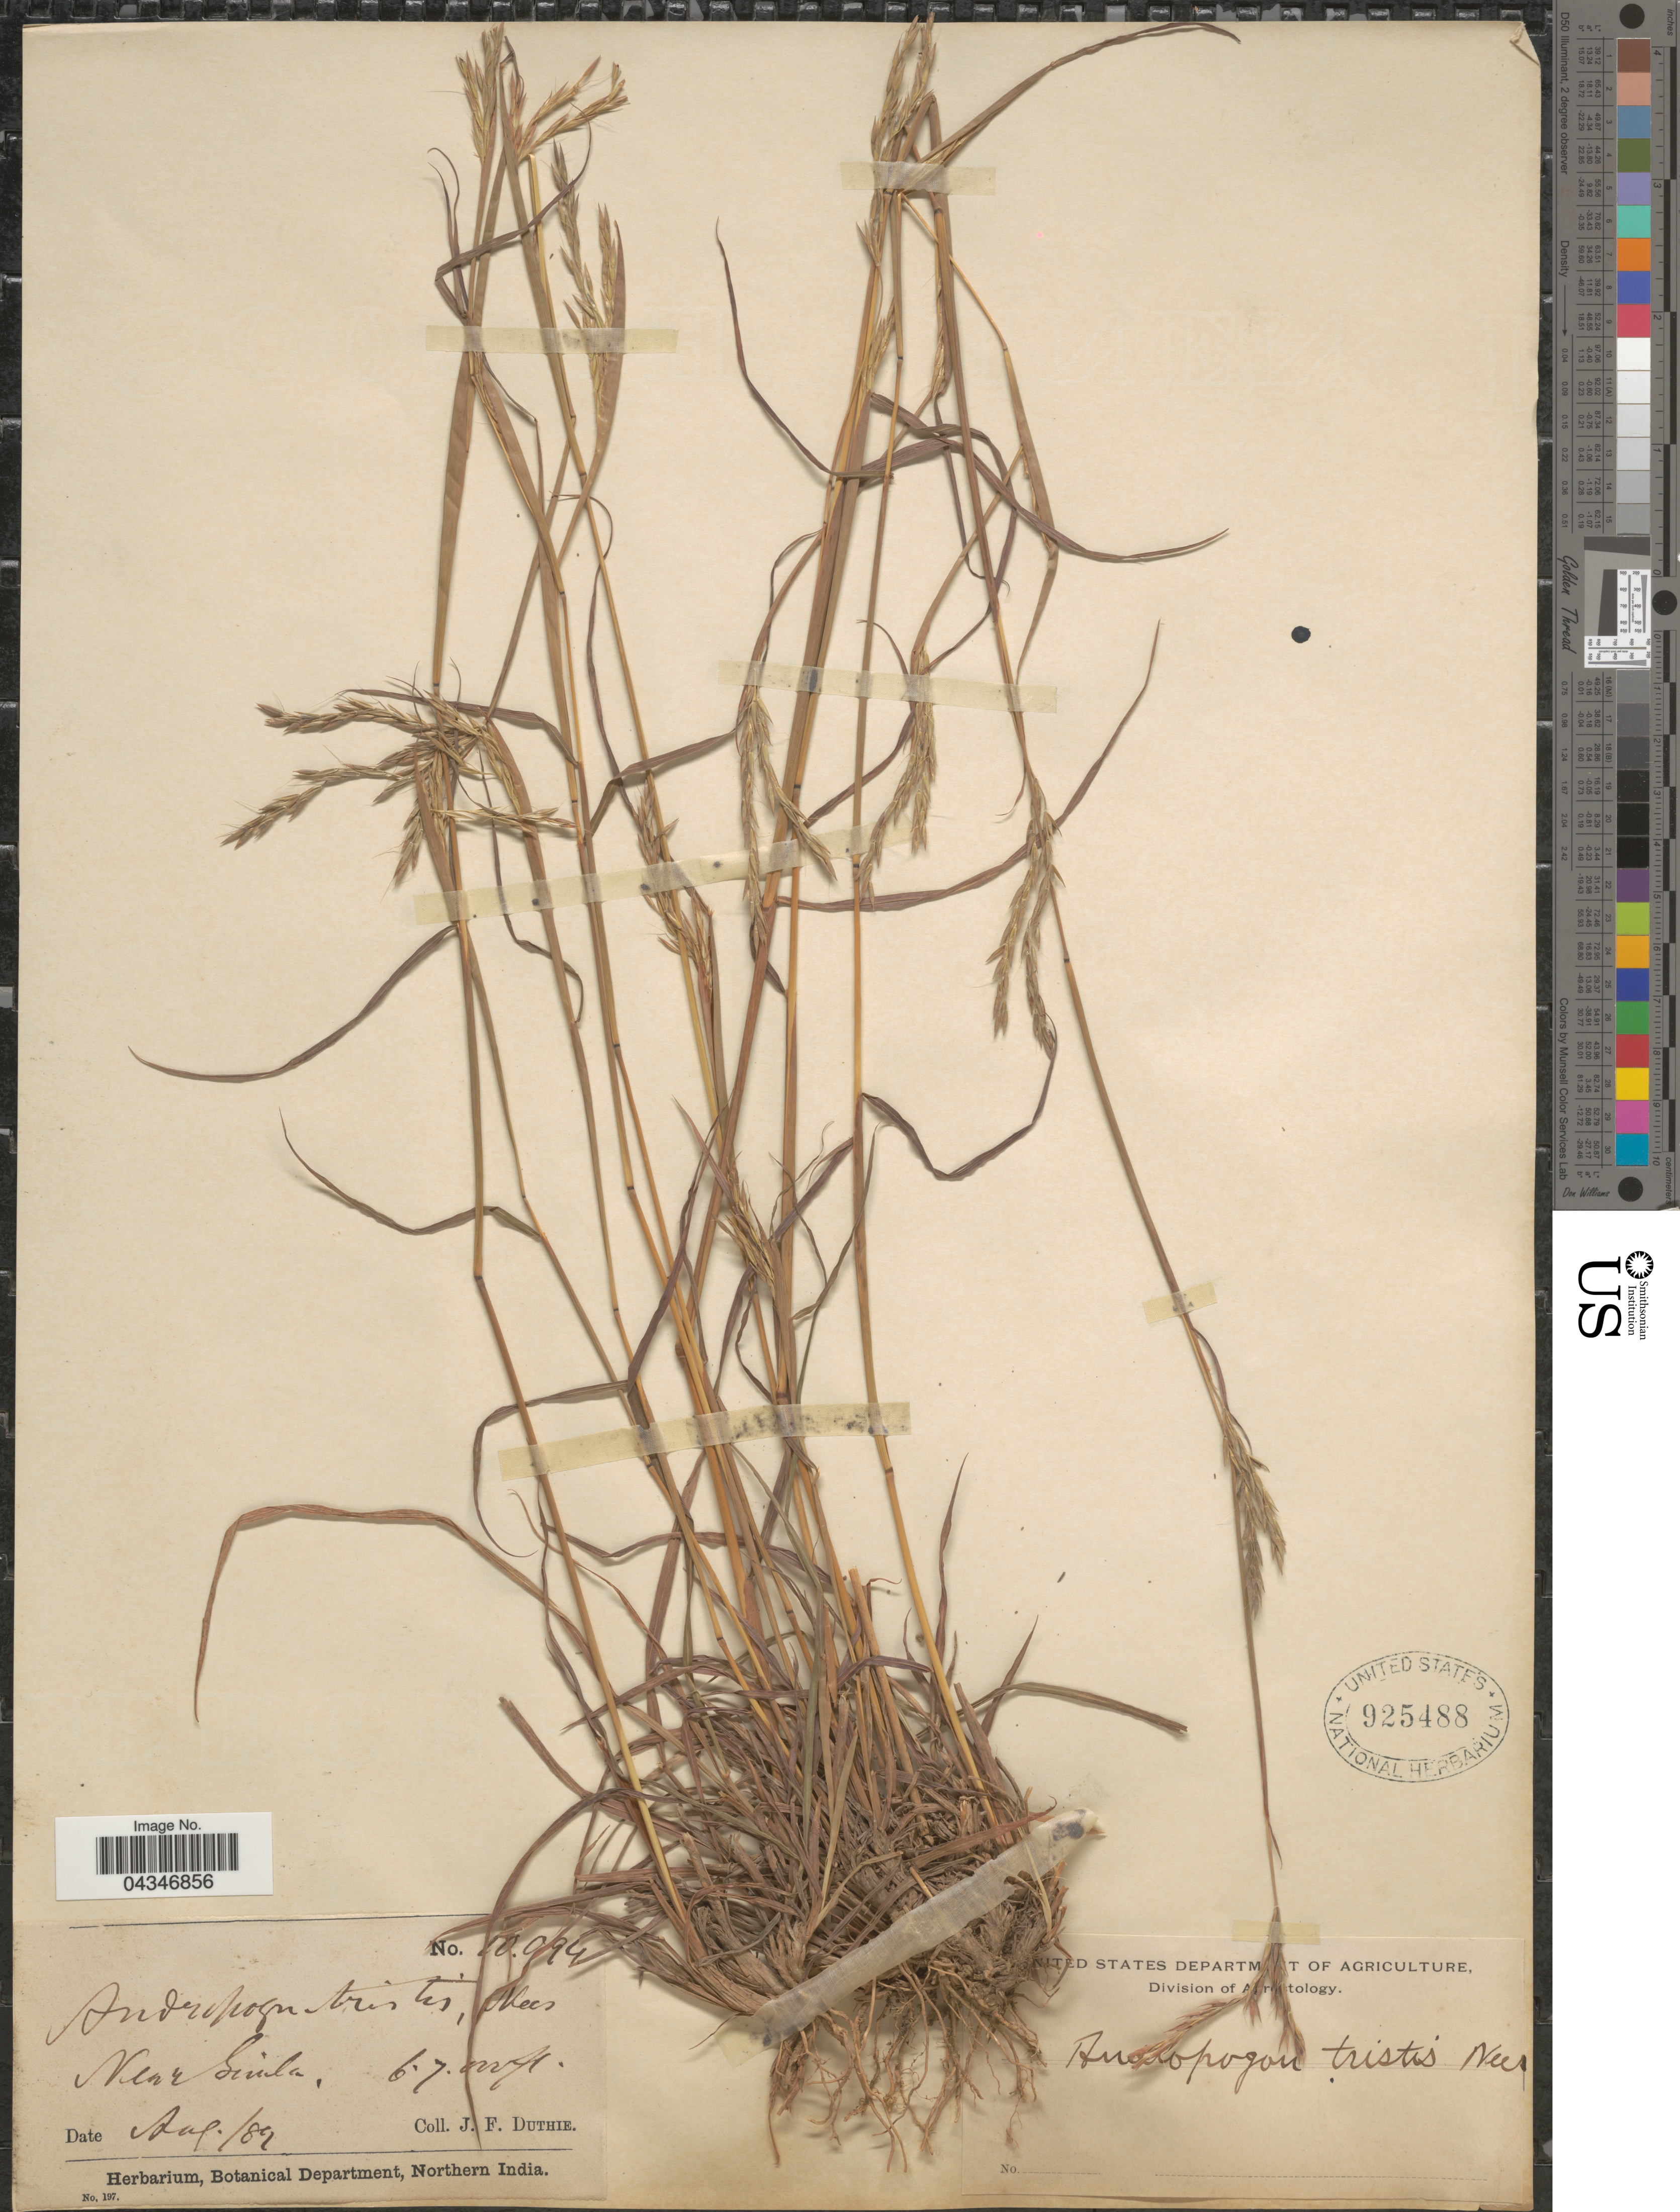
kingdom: Plantae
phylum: Tracheophyta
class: Liliopsida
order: Poales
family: Poaceae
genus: Andropogon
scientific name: Andropogon munroi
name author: C.B. Clarke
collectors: J. F. Duthie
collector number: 10094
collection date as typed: Transcribed d/m/y: /8/82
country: India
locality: Near Simla.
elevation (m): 1829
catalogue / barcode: US 925488